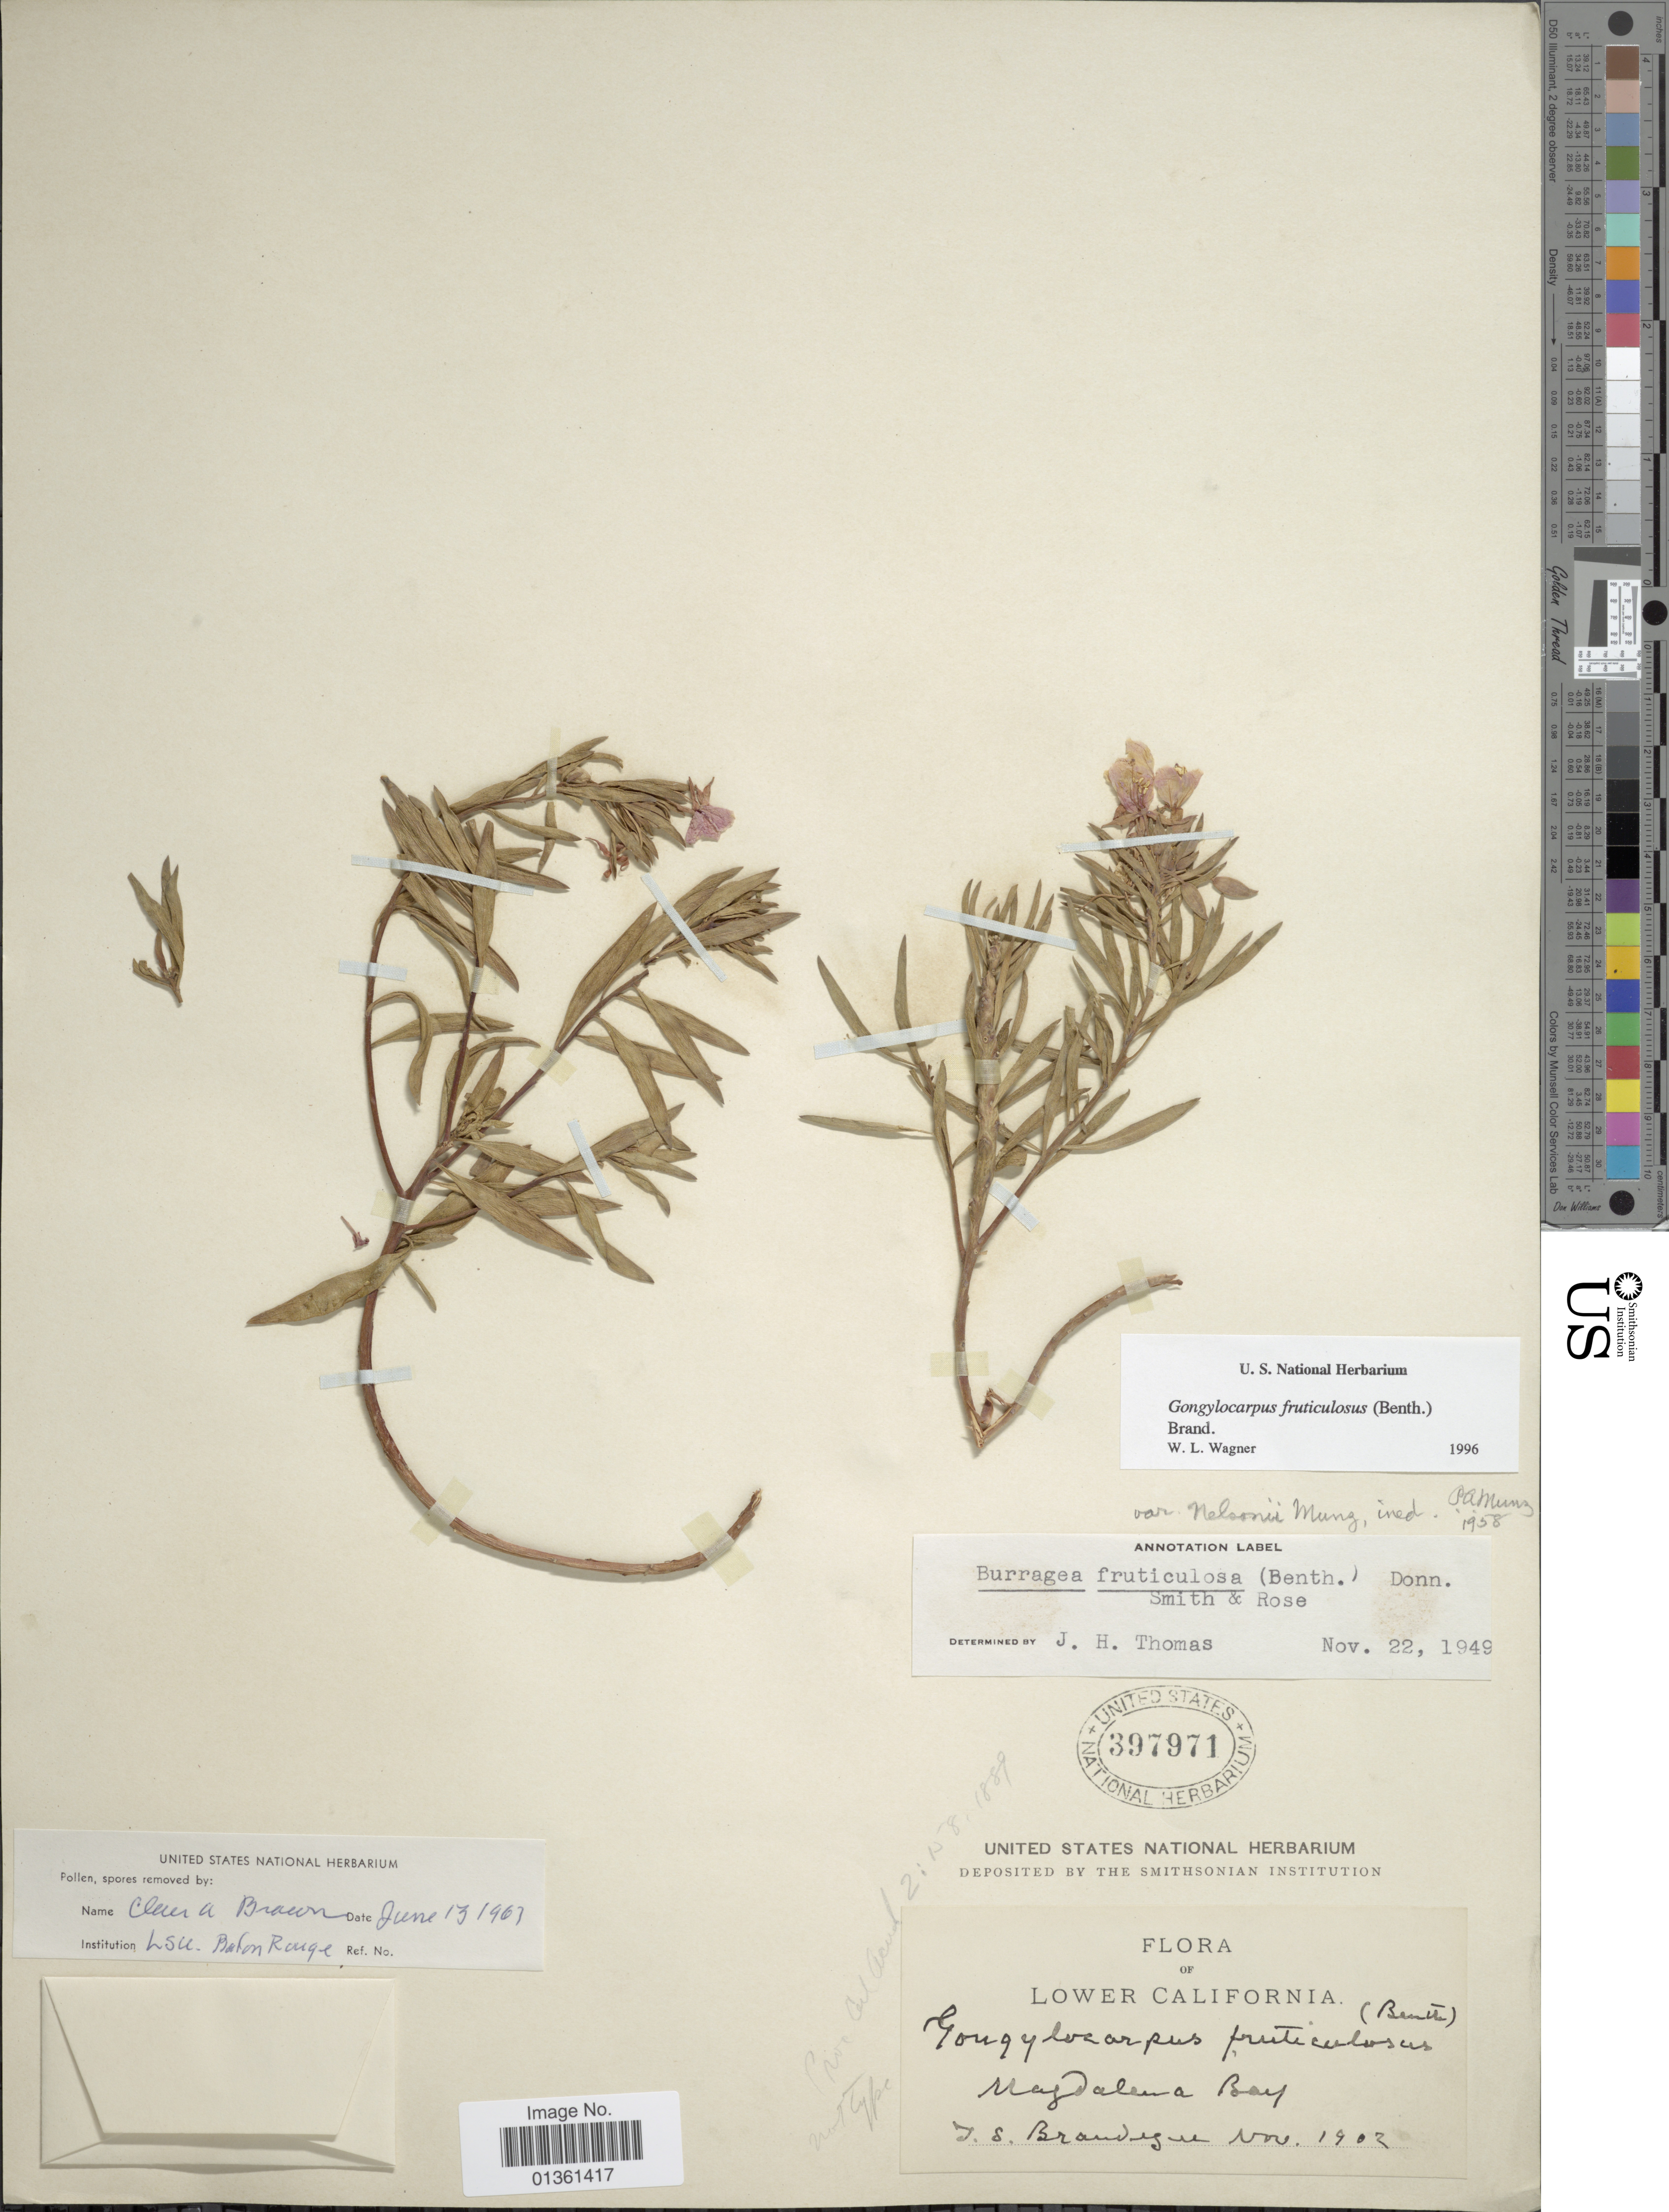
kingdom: Plantae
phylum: Tracheophyta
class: Magnoliopsida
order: Myrtales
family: Onagraceae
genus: Gongylocarpus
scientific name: Gongylocarpus fruticulosus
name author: (Benth.) K. Brandegee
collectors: T. S. Brandegee (herbarium)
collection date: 1902-11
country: Mexico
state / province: Baja California Sur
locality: Lower California. Magdalena Bay.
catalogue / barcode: US 397971